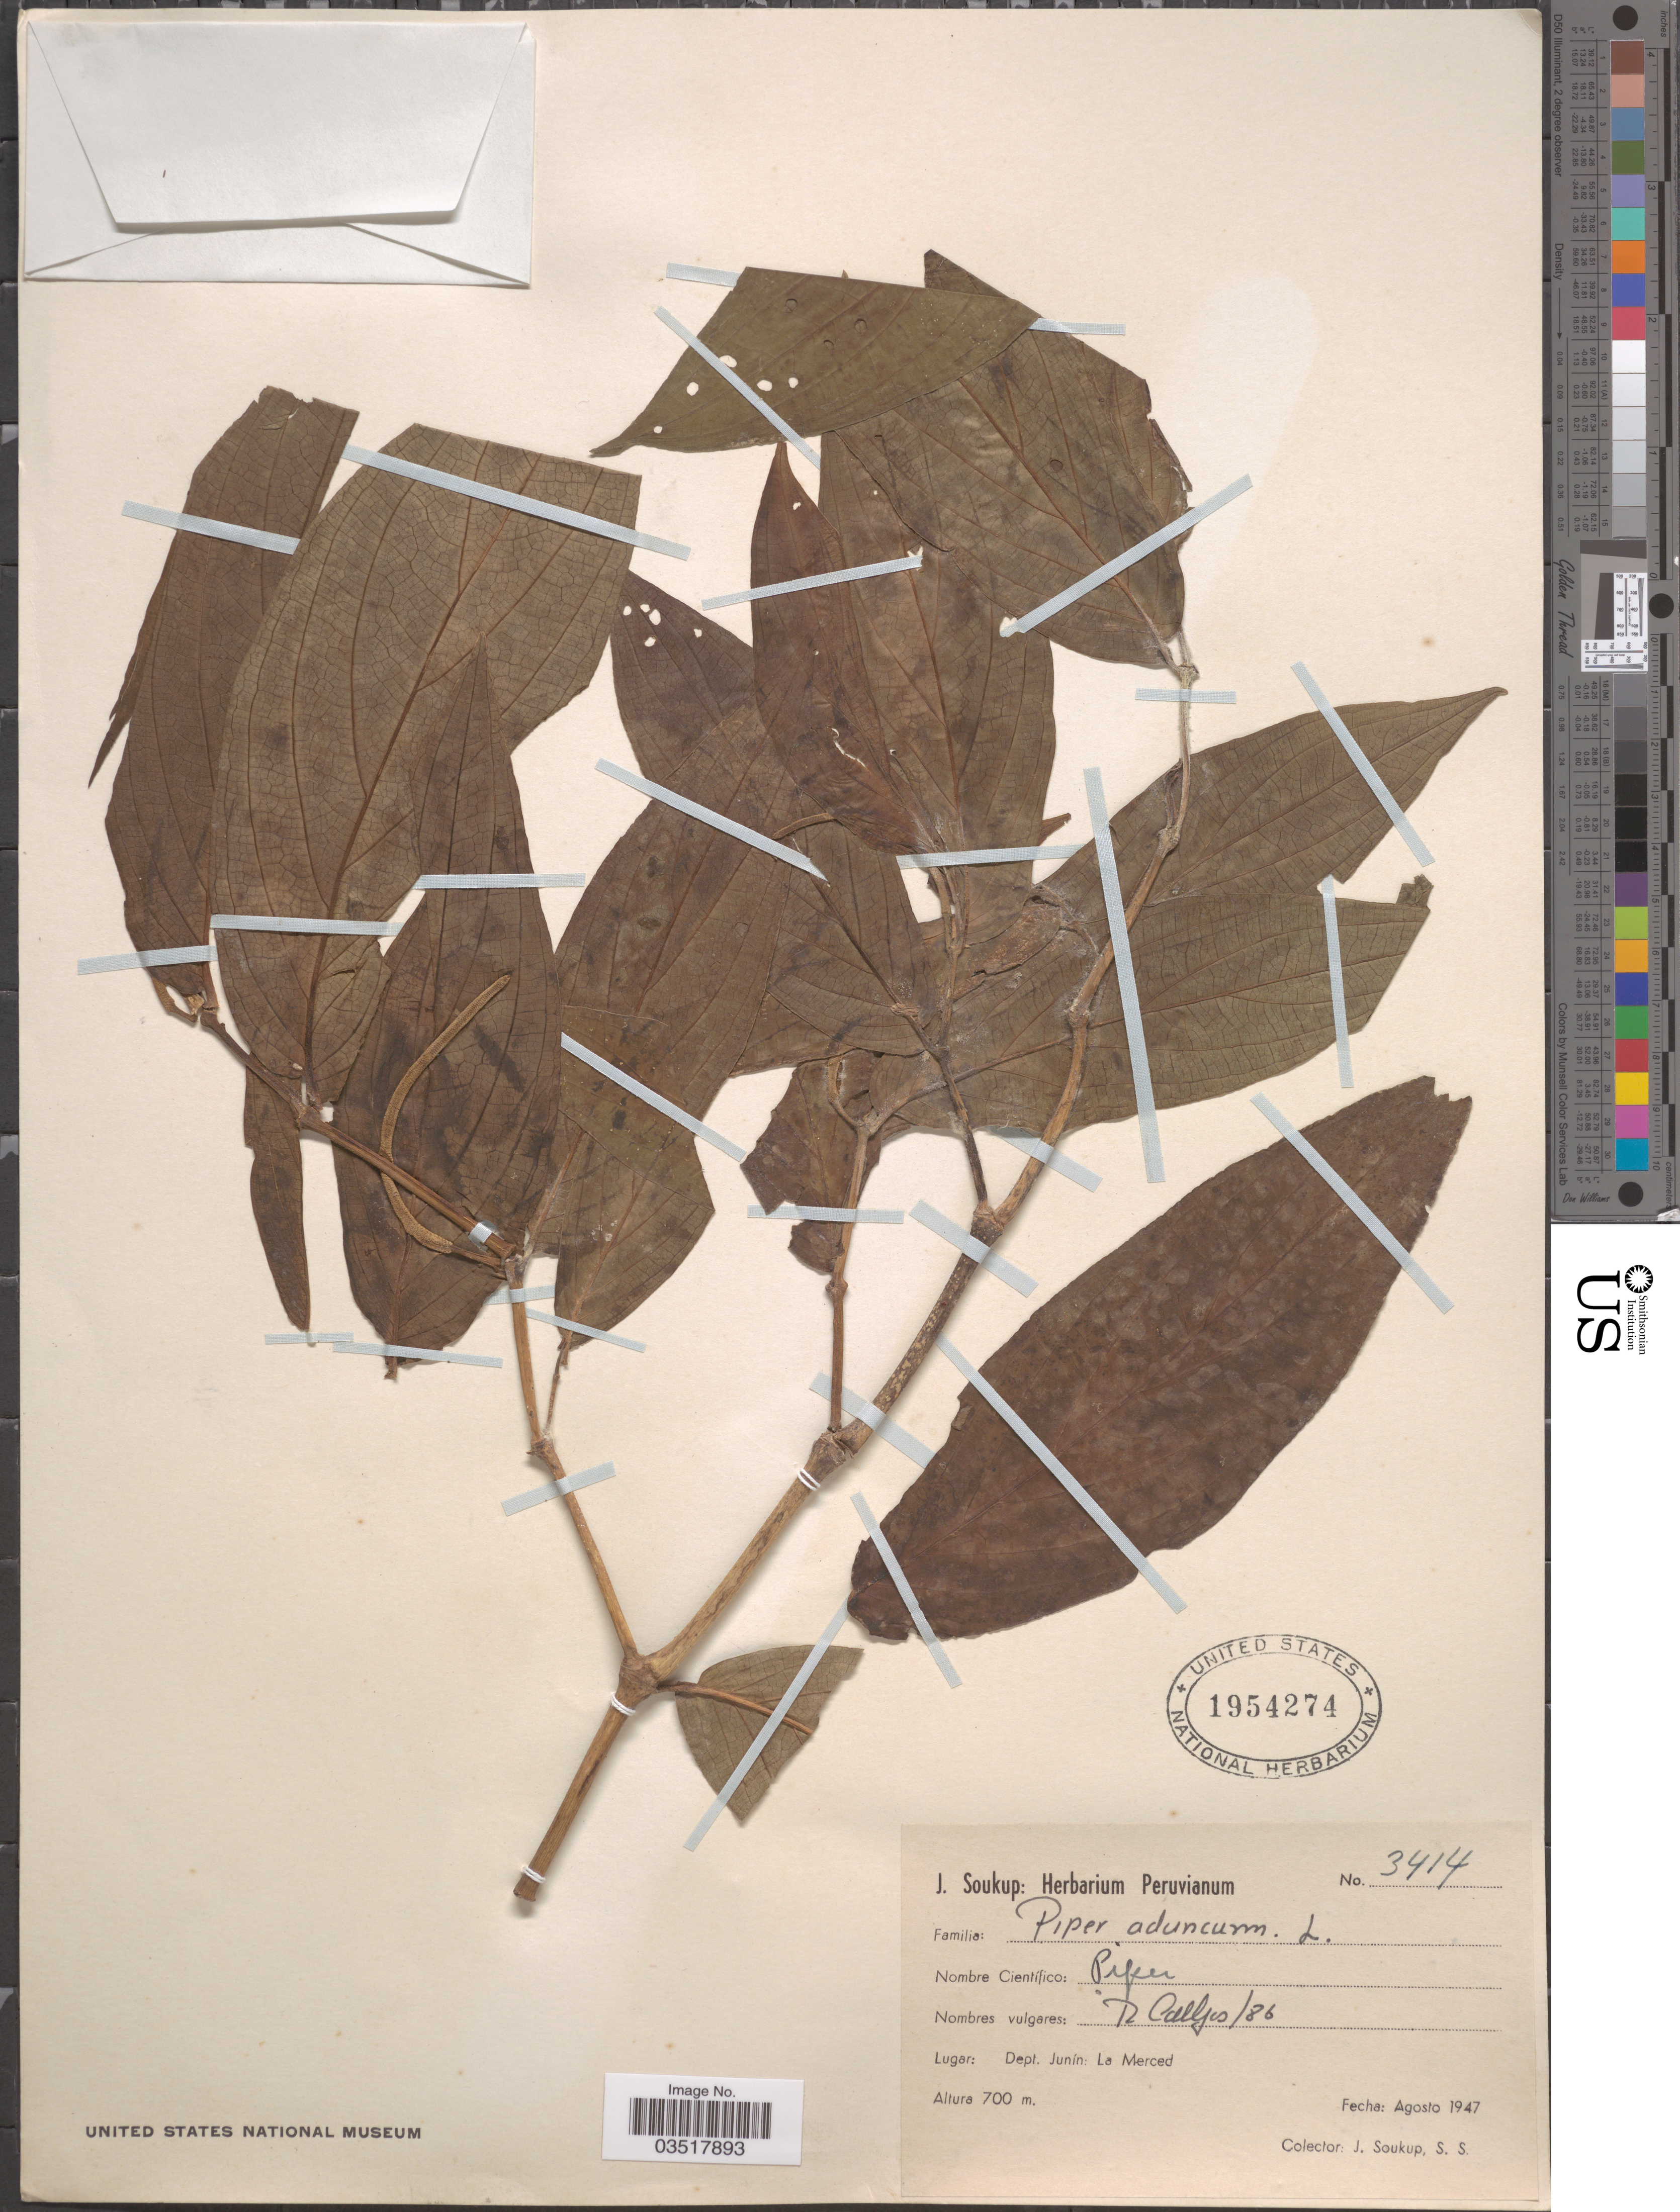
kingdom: Plantae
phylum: Tracheophyta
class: Magnoliopsida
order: Piperales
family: Piperaceae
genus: Piper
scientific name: Piper aduncum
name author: L.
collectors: J. Soukup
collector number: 3414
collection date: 1947-08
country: Peru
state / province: Junín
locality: Dept. Junín: La Merced.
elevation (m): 700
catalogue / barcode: US 1954274